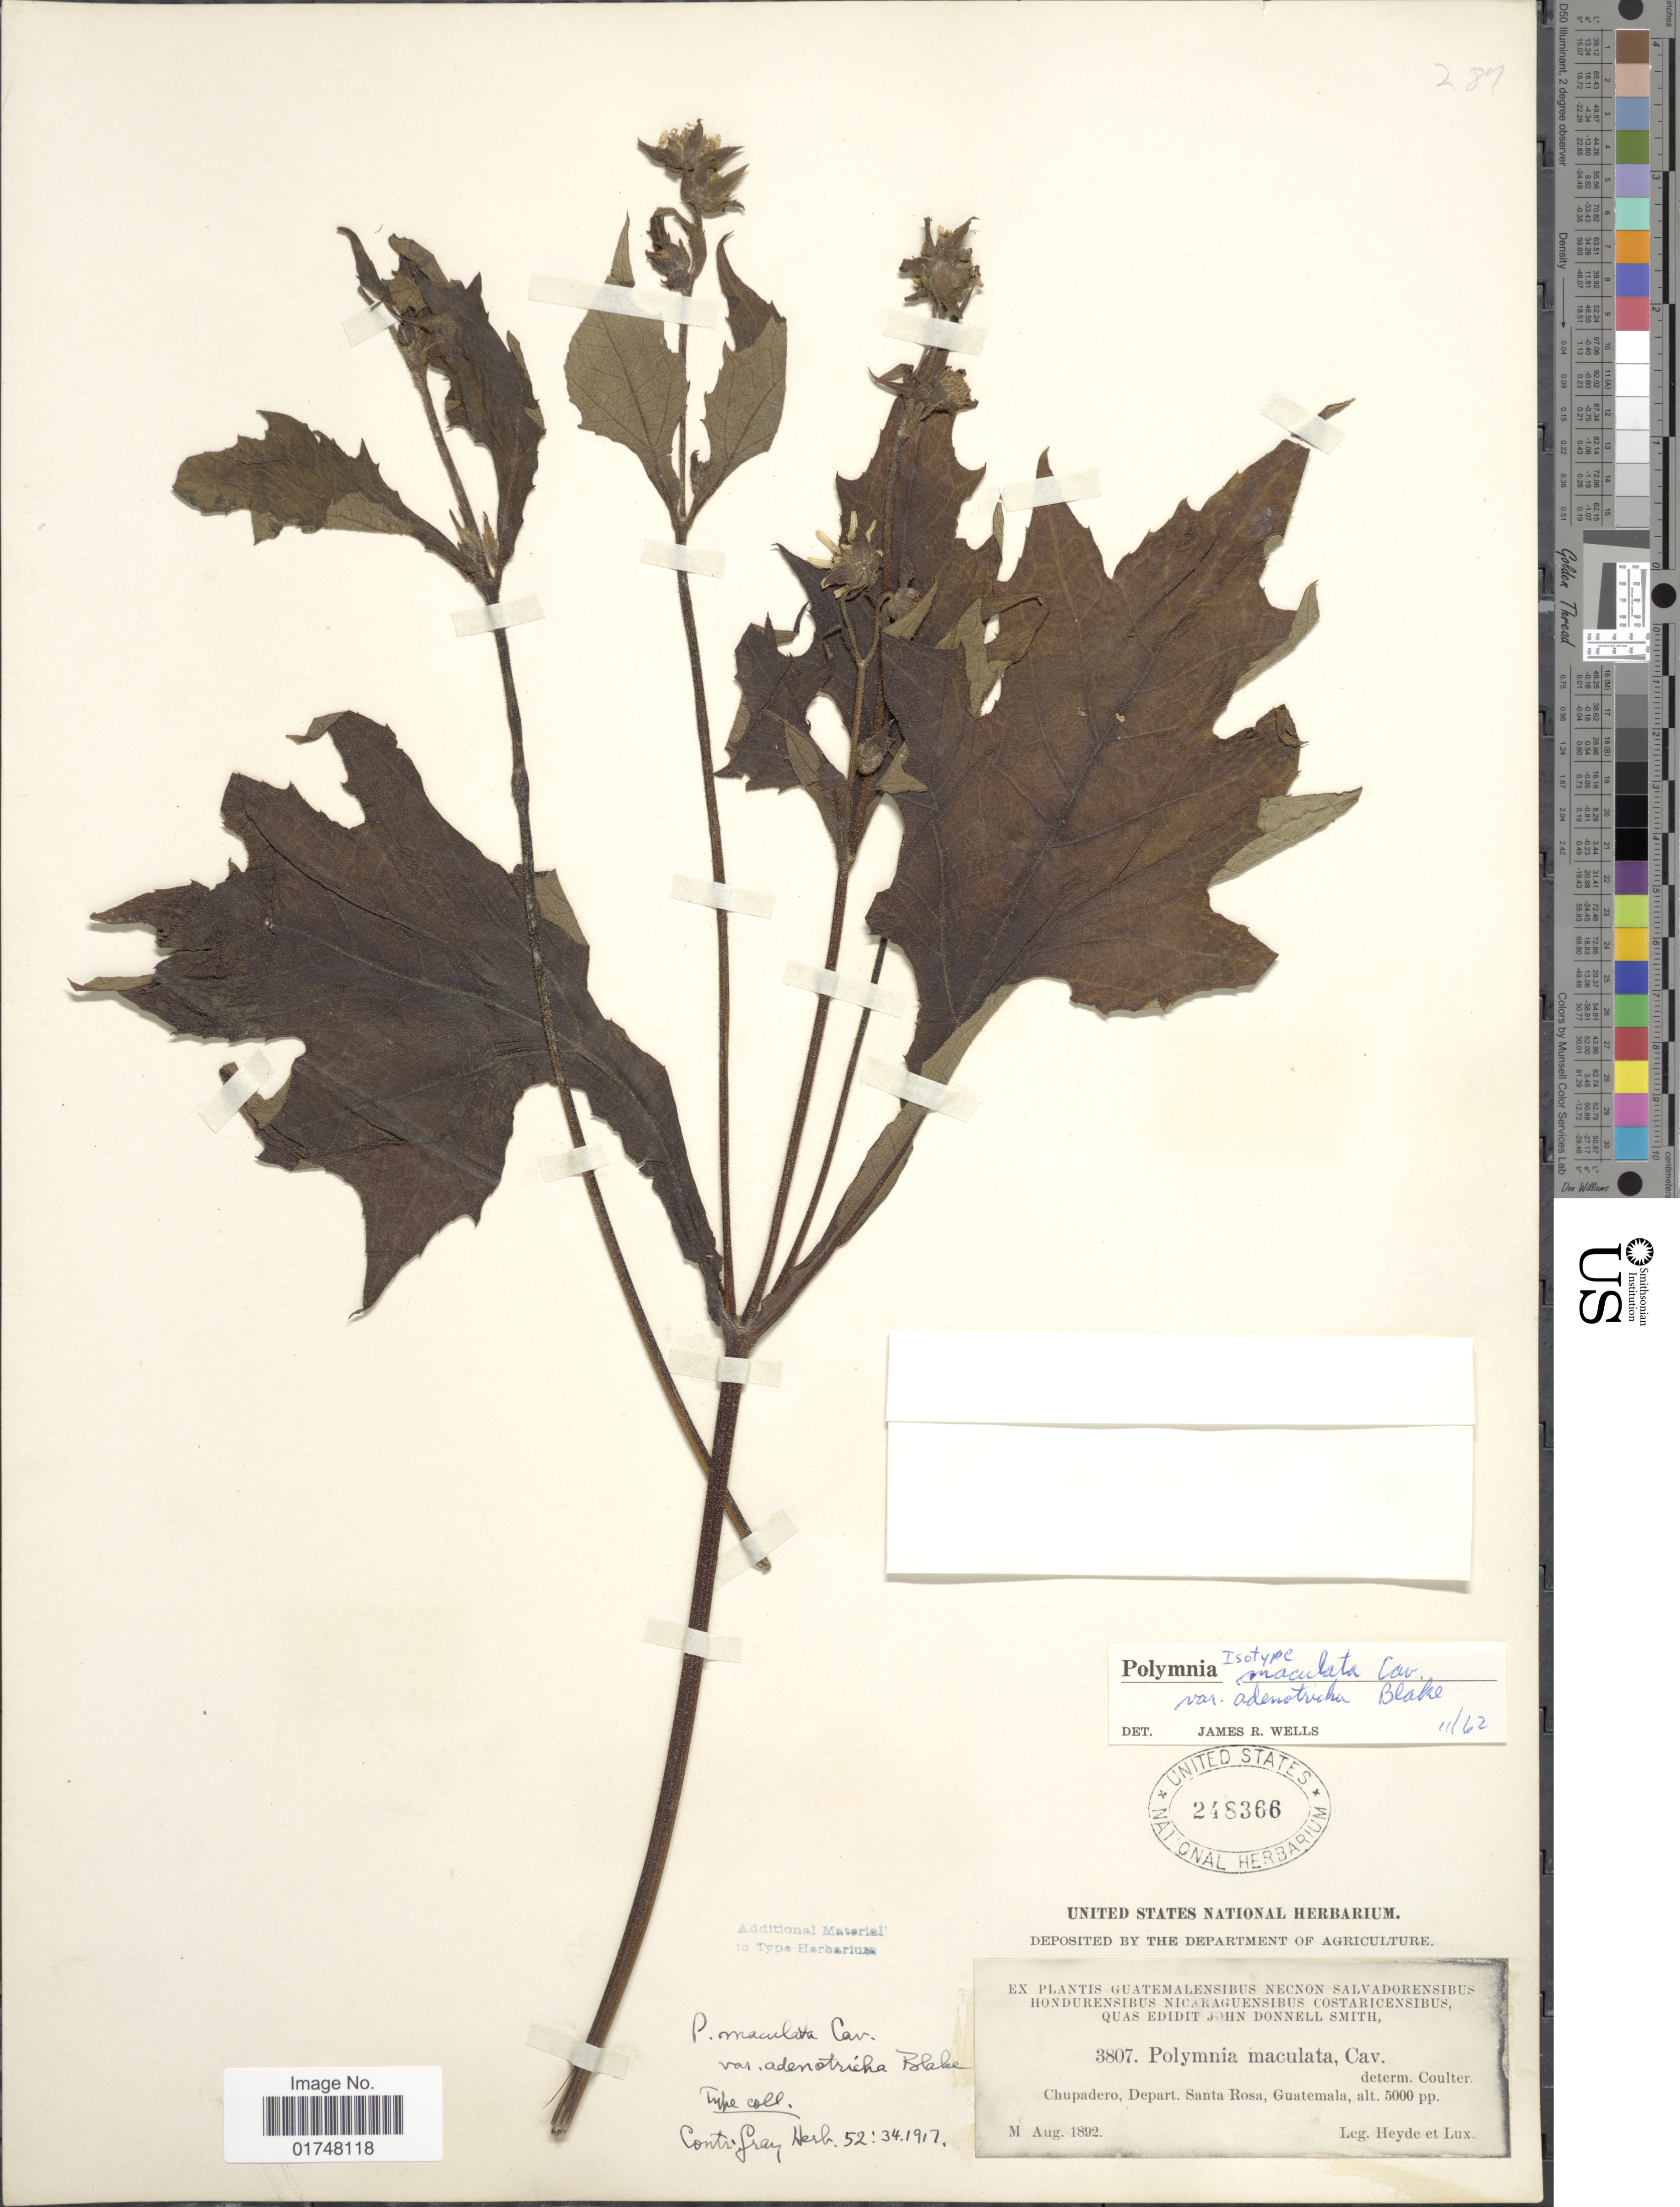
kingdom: Plantae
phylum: Tracheophyta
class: Magnoliopsida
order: Asterales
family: Asteraceae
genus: Smallanthus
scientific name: Smallanthus maculatus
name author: (Cav.) H. Rob.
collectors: Heyde & Lux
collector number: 3807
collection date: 1892-08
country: Guatemala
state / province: Santa Rosa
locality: Chupadero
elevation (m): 1524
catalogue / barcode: US 248366